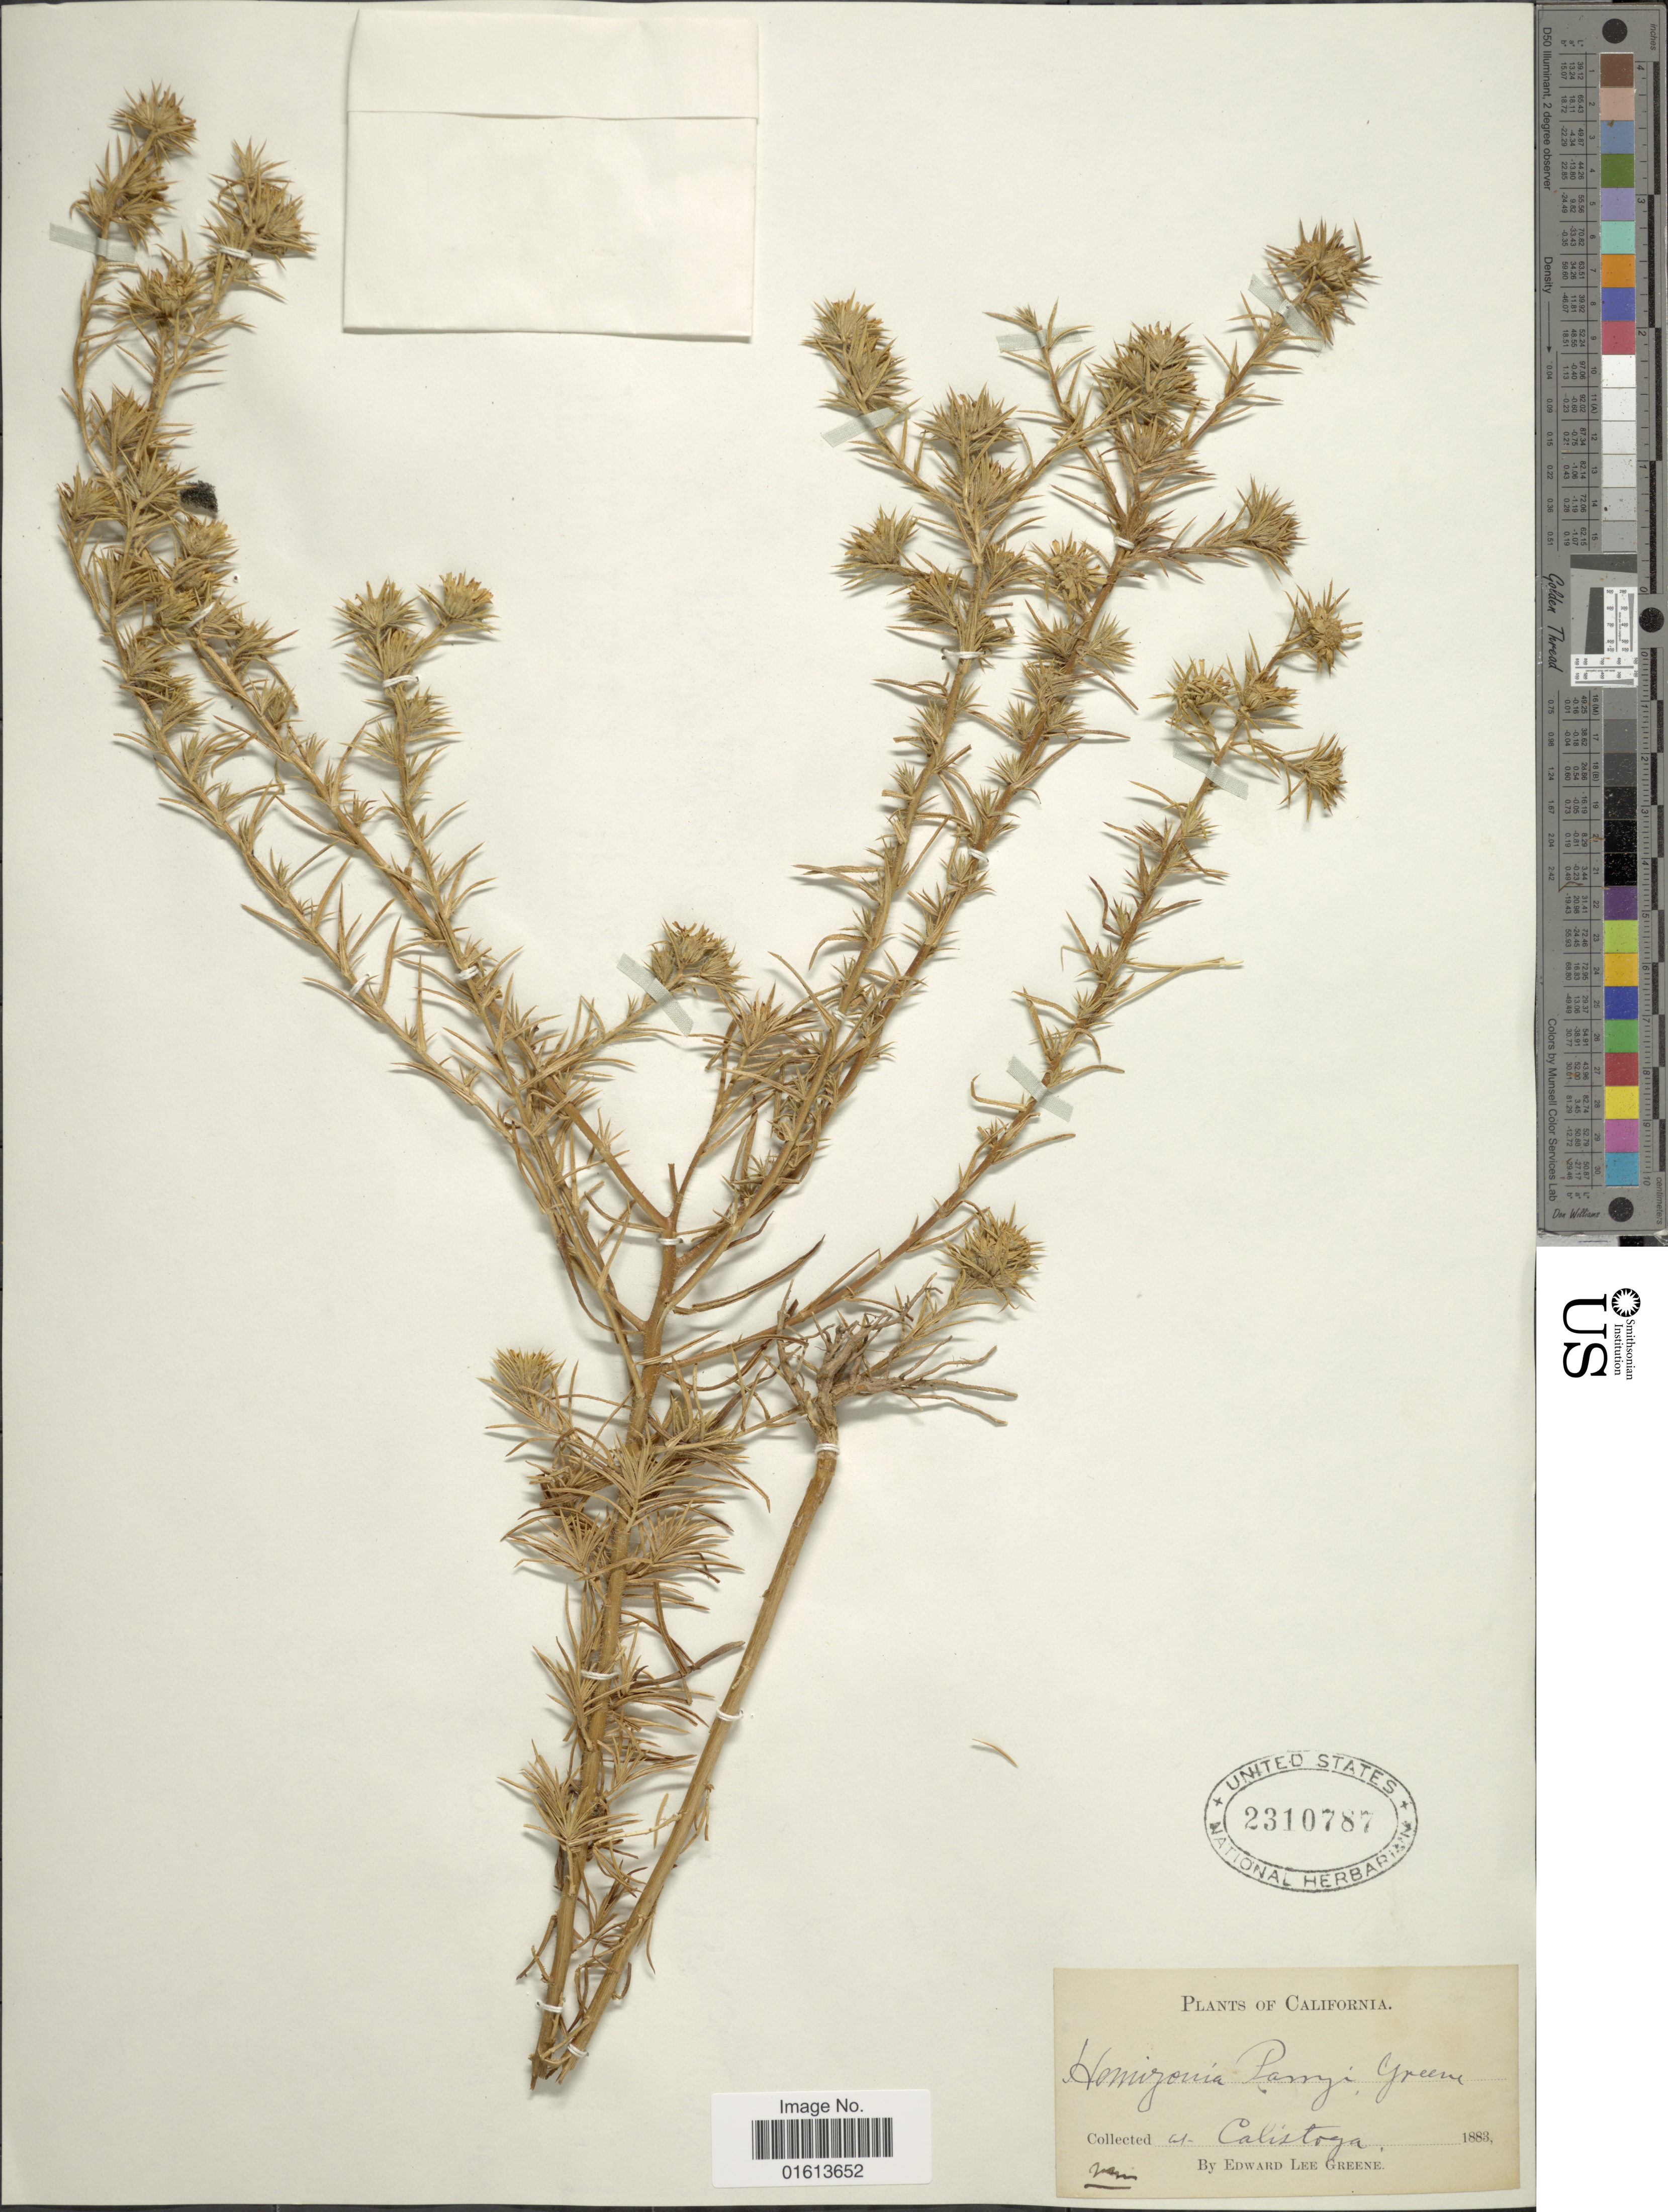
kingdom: Plantae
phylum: Tracheophyta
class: Magnoliopsida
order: Asterales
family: Asteraceae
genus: Centromadia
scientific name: Centromadia parryi subsp. parryi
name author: (Greene) Greene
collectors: E. L. Greene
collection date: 1883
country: United States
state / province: California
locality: Calistoga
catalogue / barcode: US 2310787